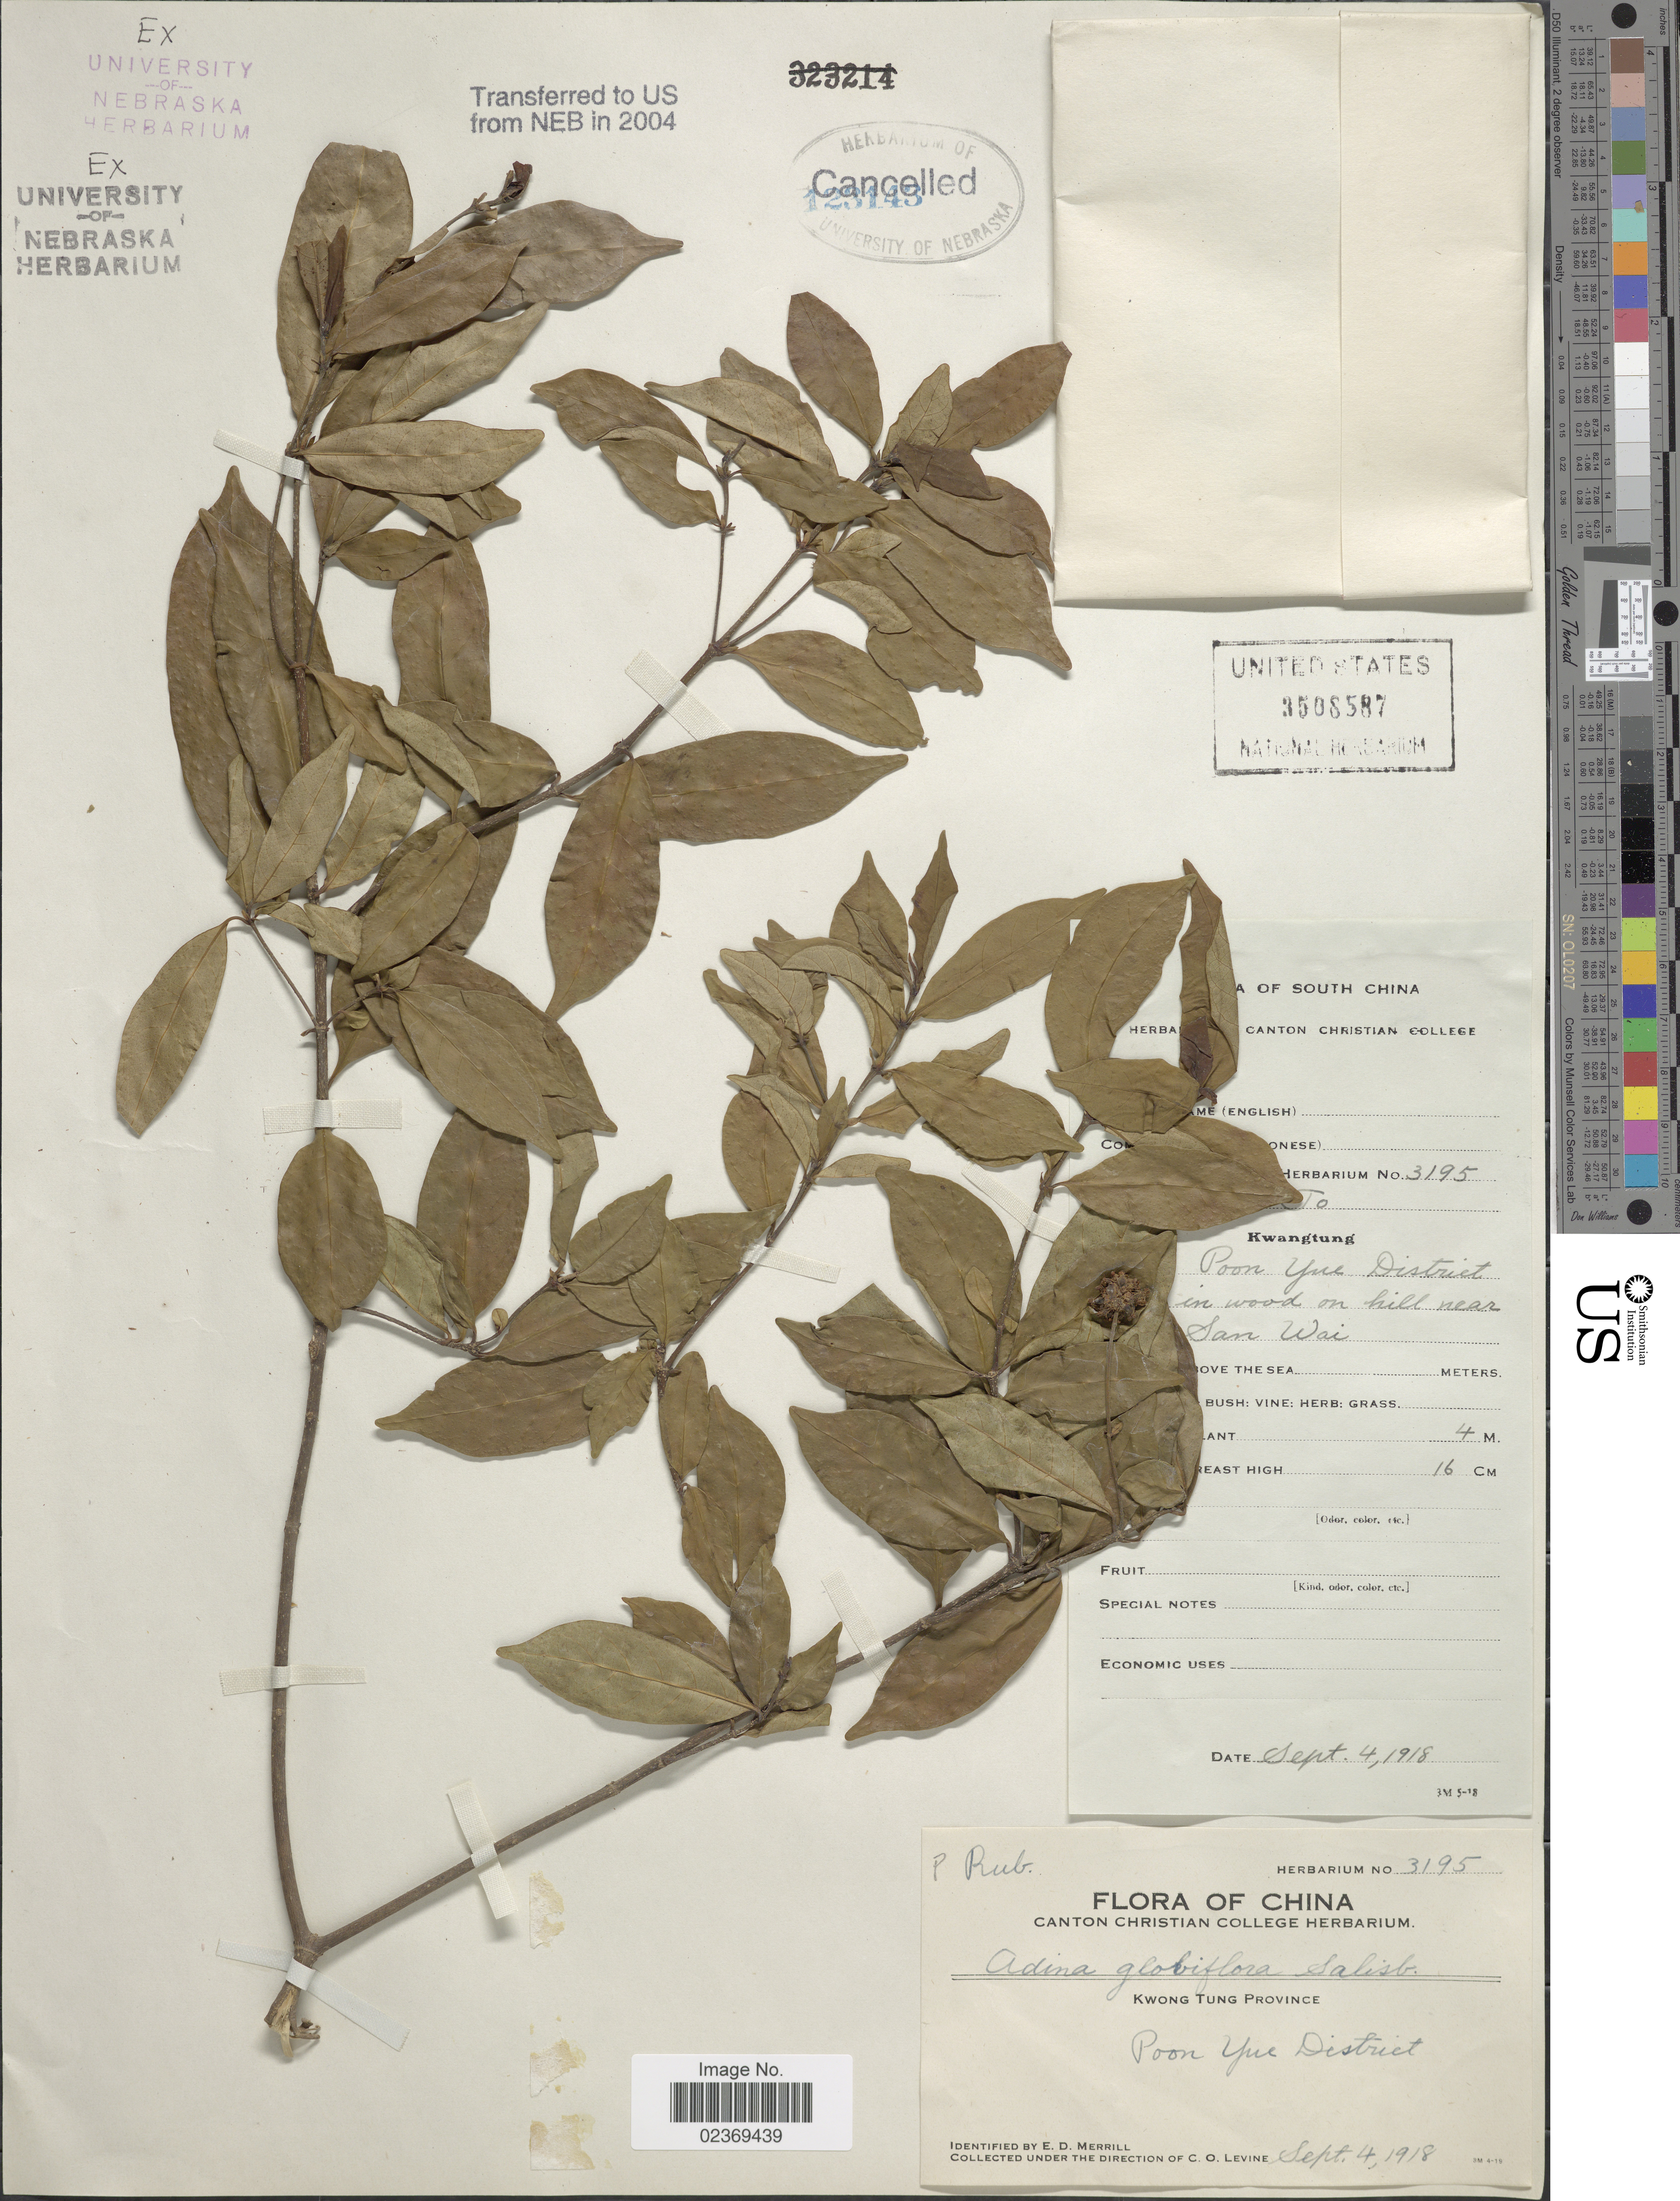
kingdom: Plantae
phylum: Tracheophyta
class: Magnoliopsida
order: Gentianales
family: Rubiaceae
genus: Adina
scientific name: Adina pilulifera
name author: (Lam.) Franch. & Drake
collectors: C. O. Levine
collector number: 3195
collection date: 1918-09-04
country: China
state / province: Guangdong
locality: Kwong Tung Province, Poon Yue District, in woods on hill near [illegible text] San Wai.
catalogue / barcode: US 3508587